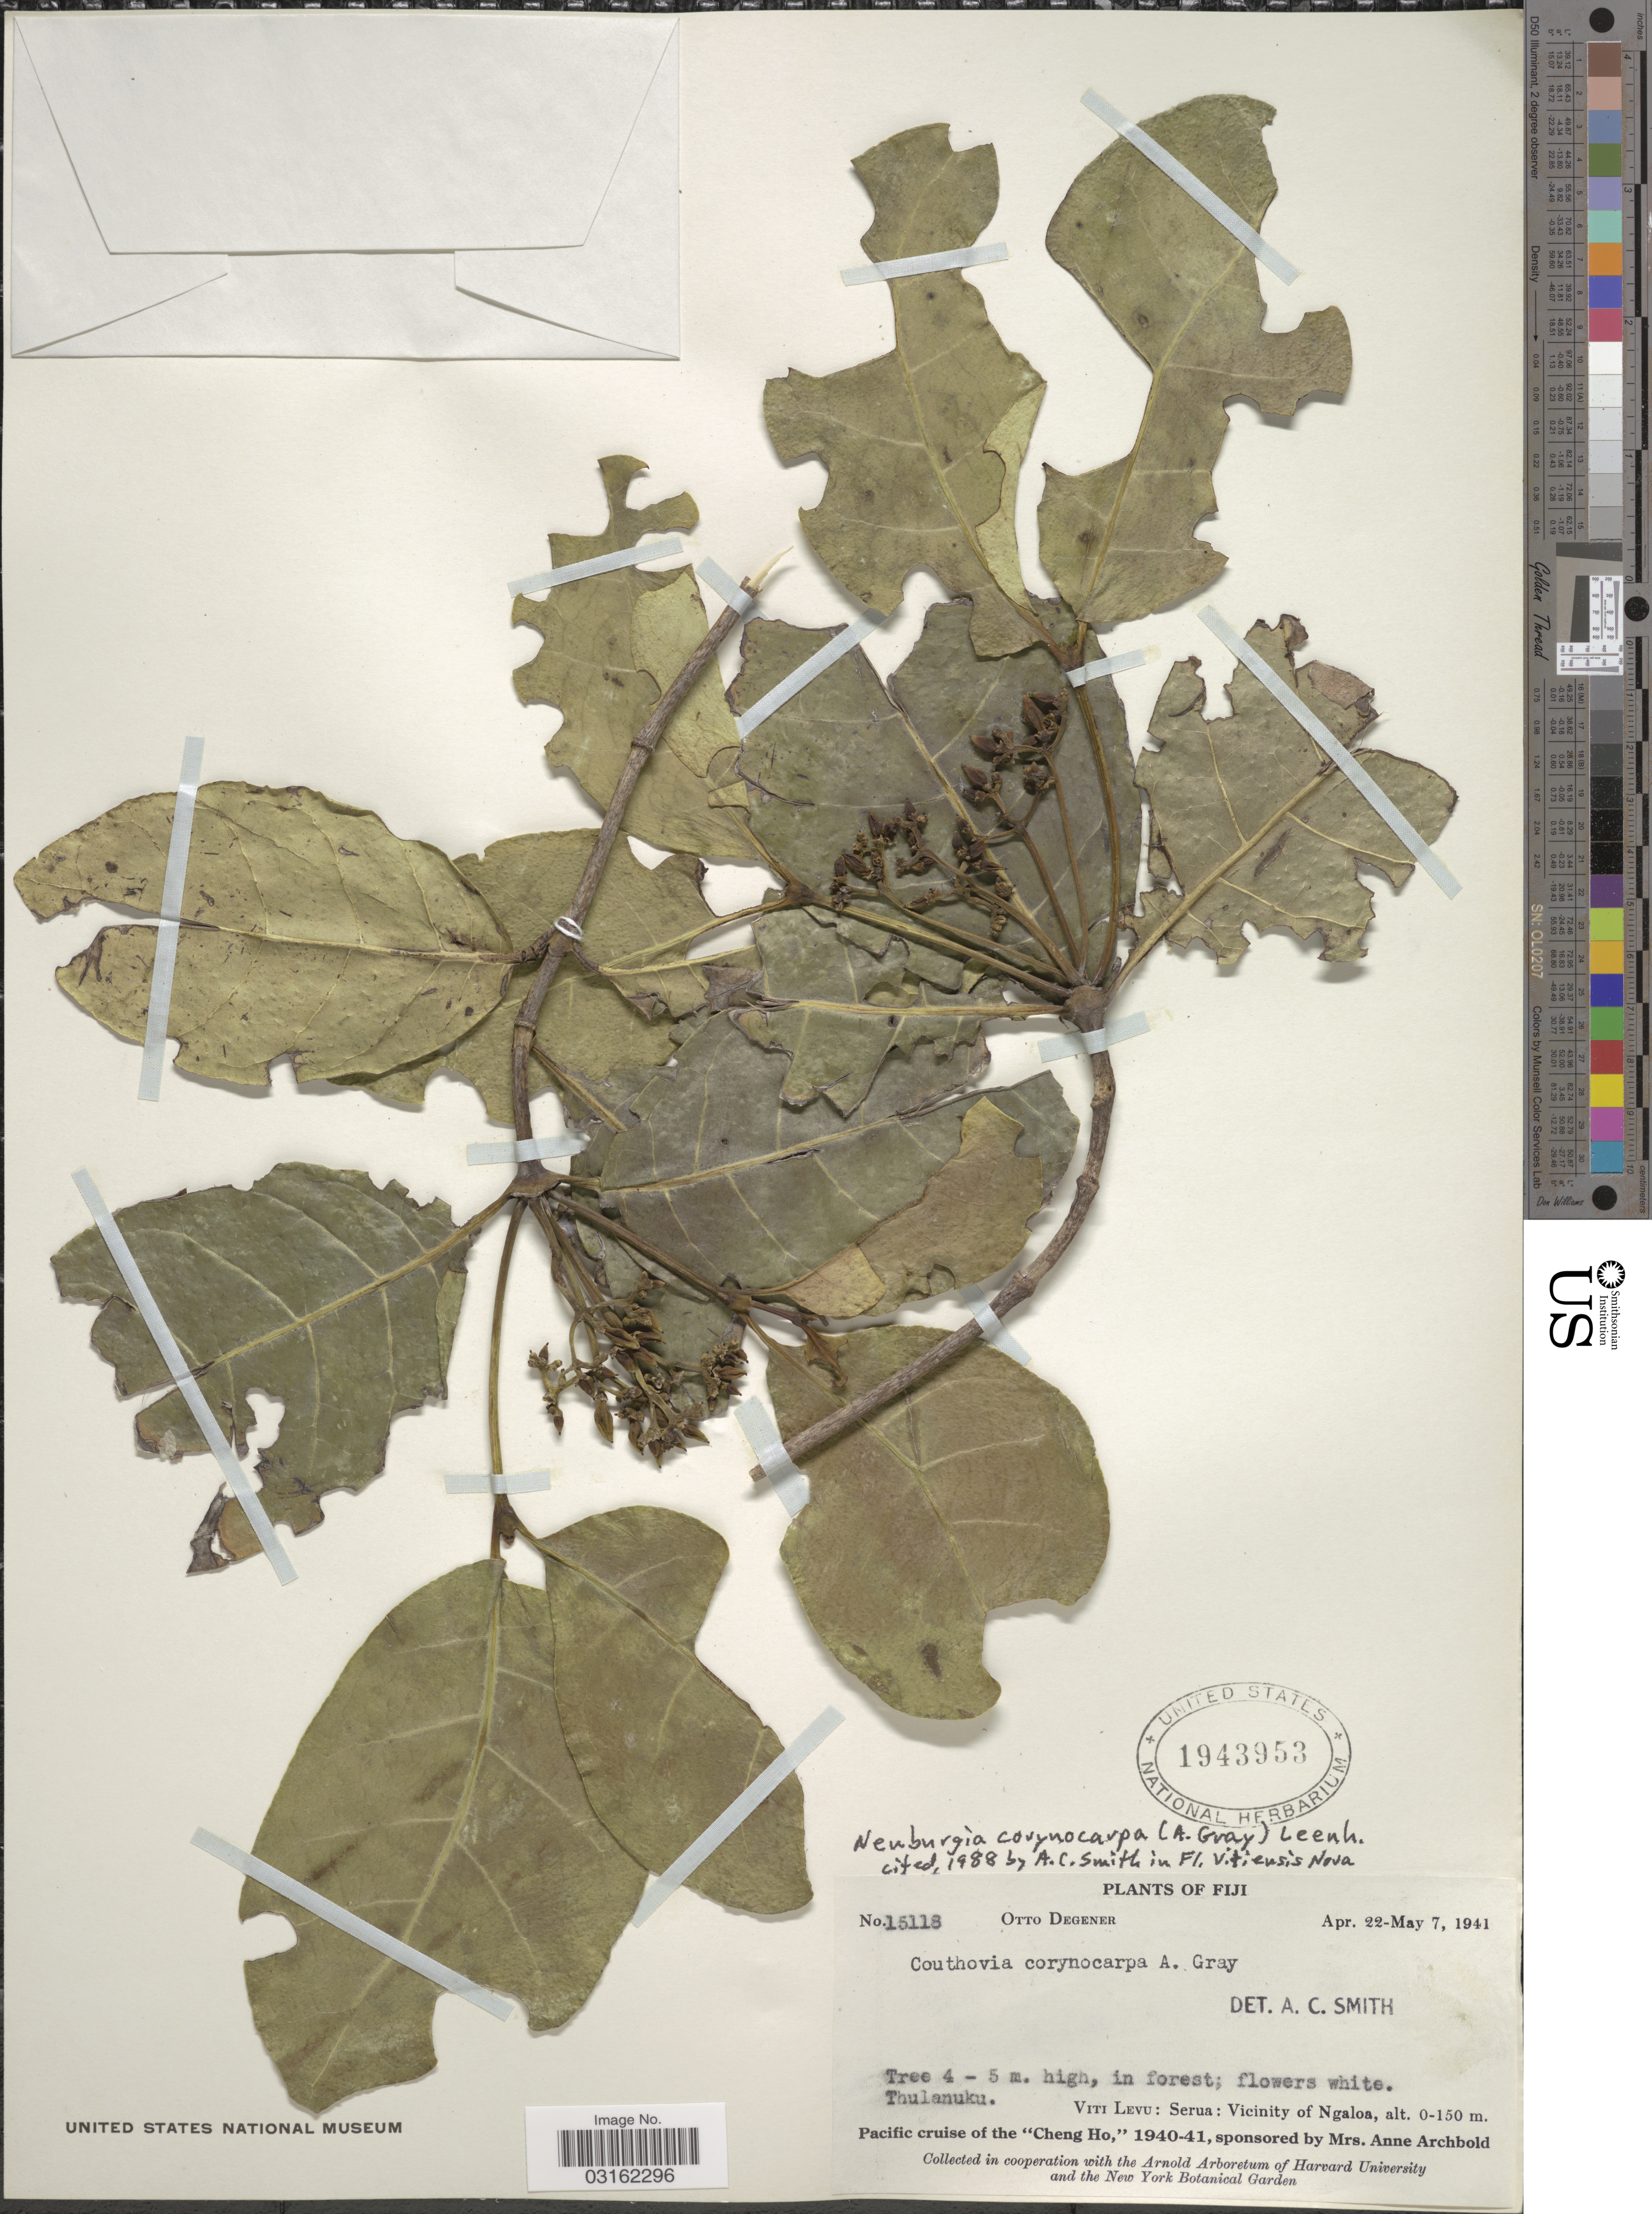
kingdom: Plantae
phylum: Tracheophyta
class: Magnoliopsida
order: Gentianales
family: Loganiaceae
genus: Neuburgia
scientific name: Neuburgia corynocarpa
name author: (A. Gray) Leenh.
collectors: O. Degener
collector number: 15118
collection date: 1941-04-22/1941-05-07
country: Fiji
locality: Thulanuku. Viti Levu: Serua: Vicinity of Ngaloa.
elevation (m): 0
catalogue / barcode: US 1943953